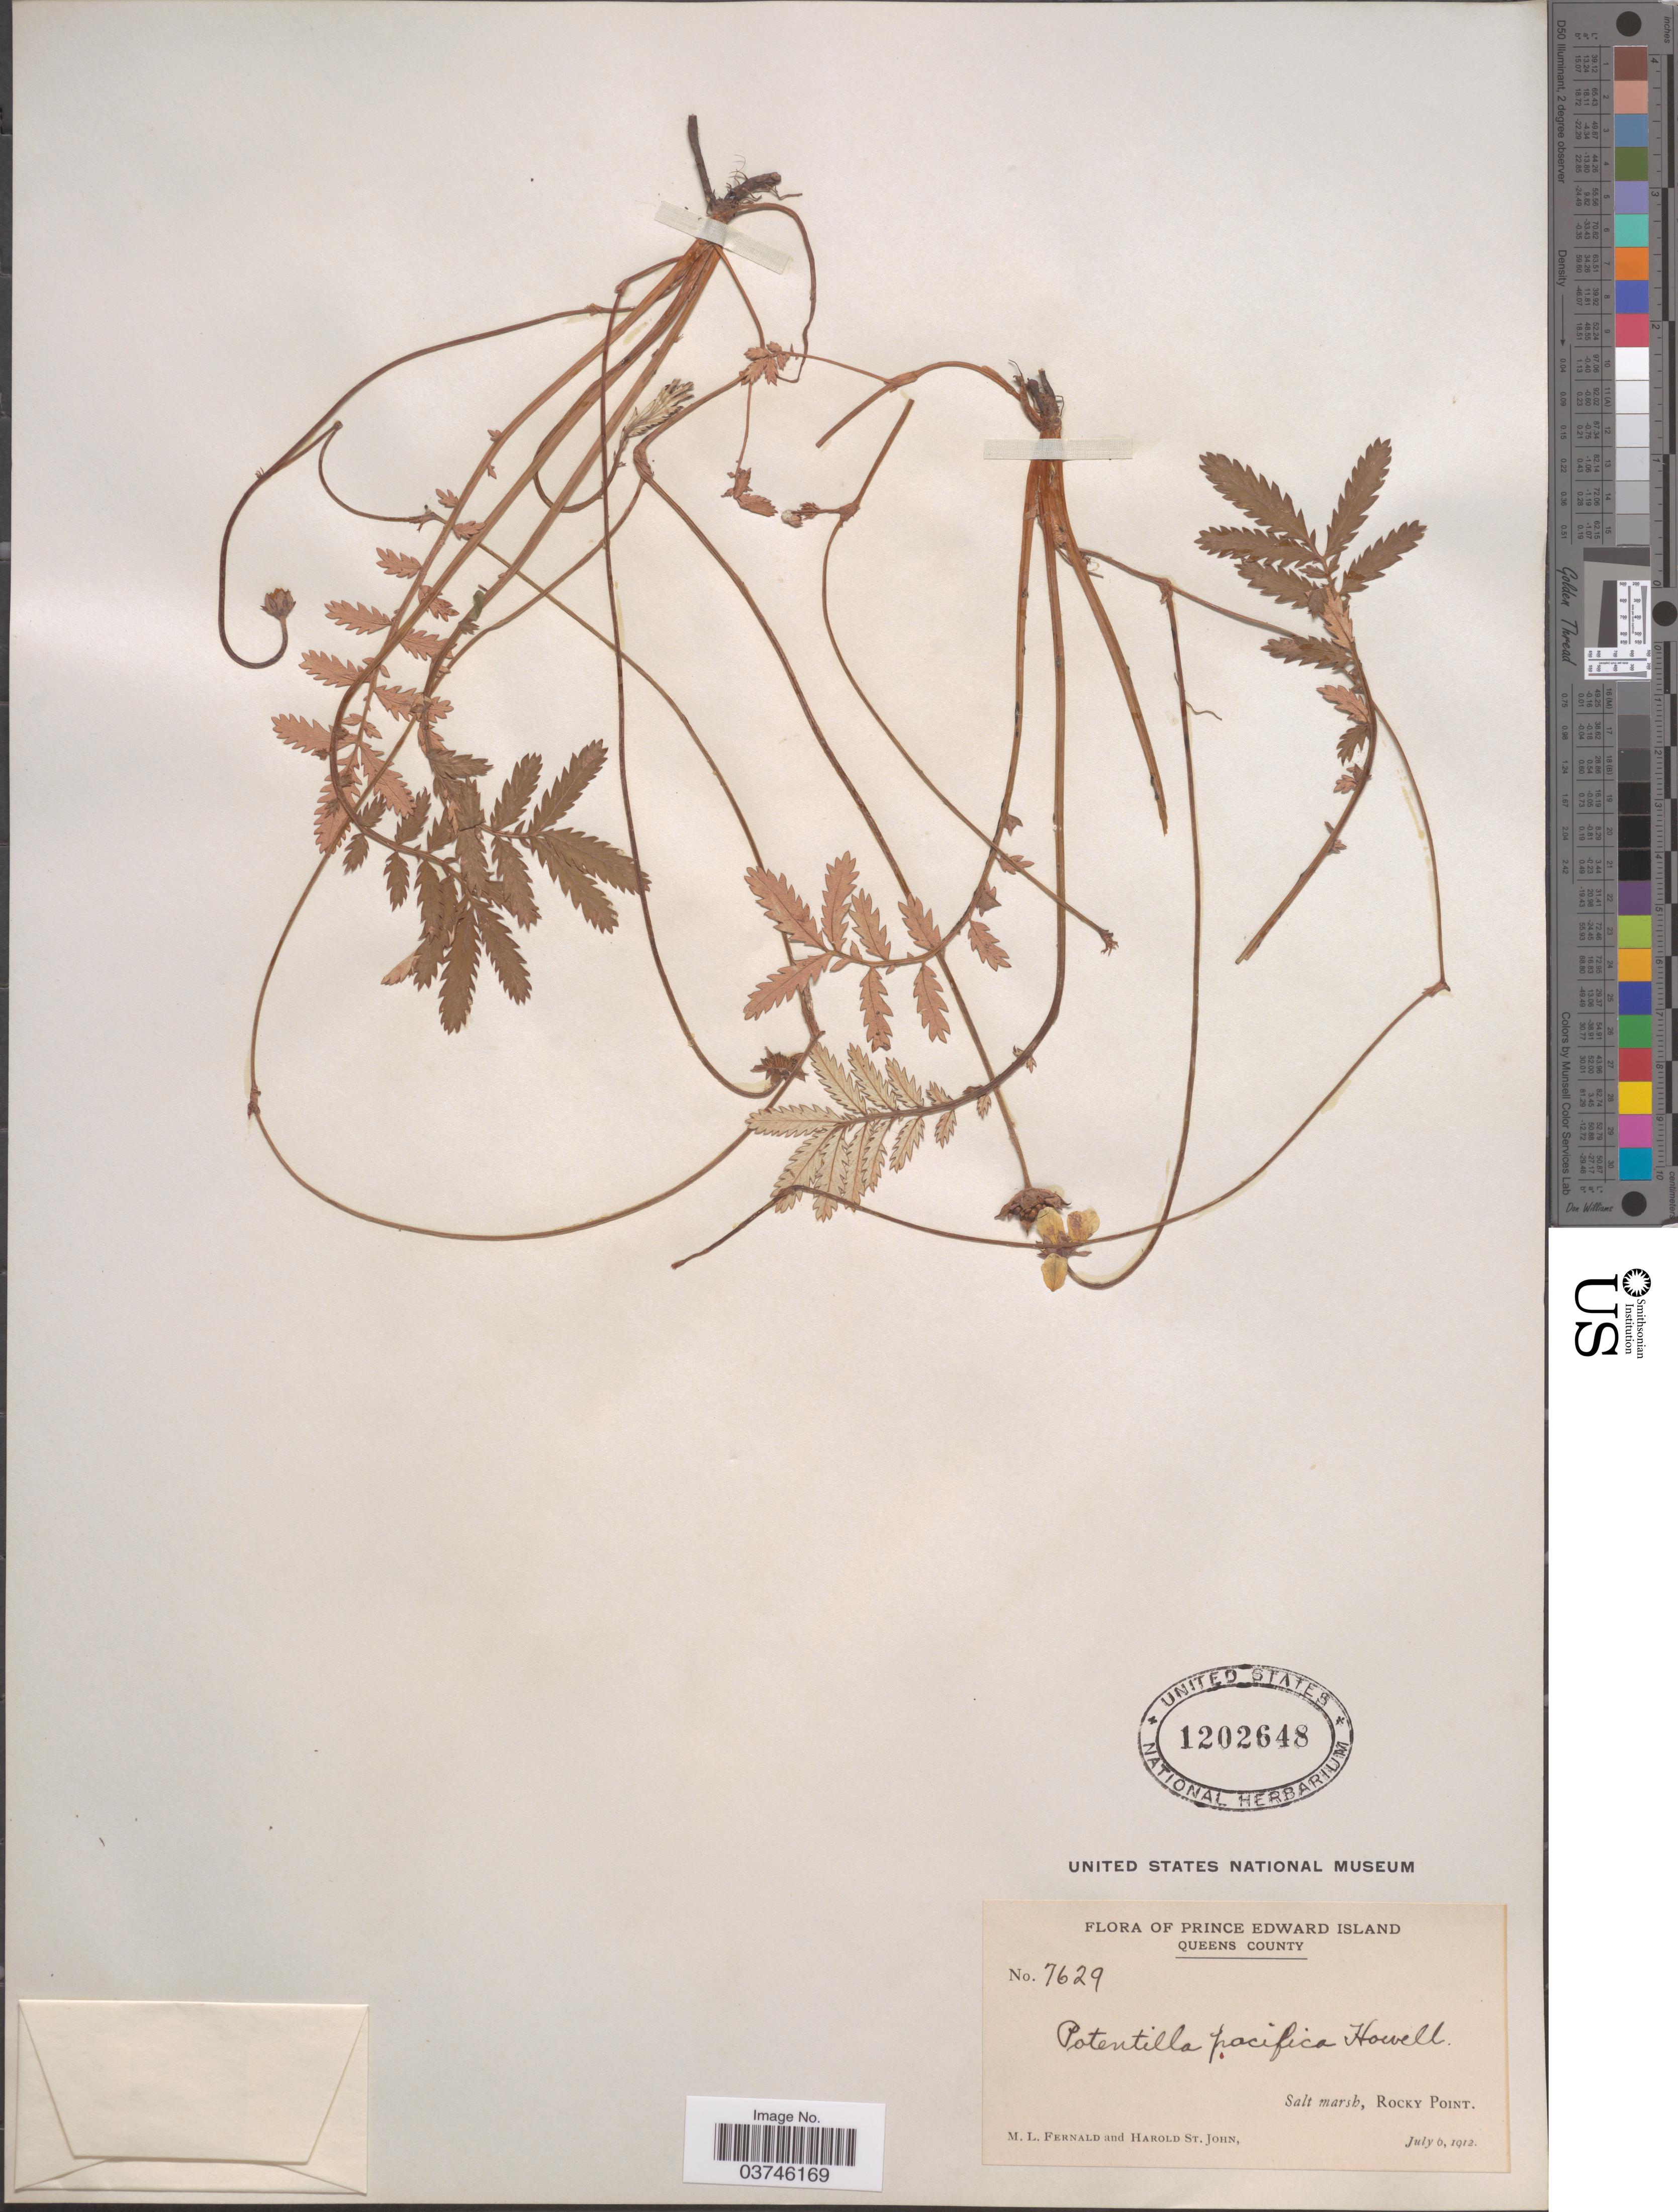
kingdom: Plantae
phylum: Tracheophyta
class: Magnoliopsida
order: Rosales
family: Rosaceae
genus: Argentina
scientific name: Argentina pacifica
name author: (Howell) Rydb.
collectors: M. L. Fernald & H. St. John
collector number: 7629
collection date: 1912-07-06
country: Canada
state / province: Prince Edward Island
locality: Queens County. Salt marsh, Rocky Point.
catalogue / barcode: US 1202648